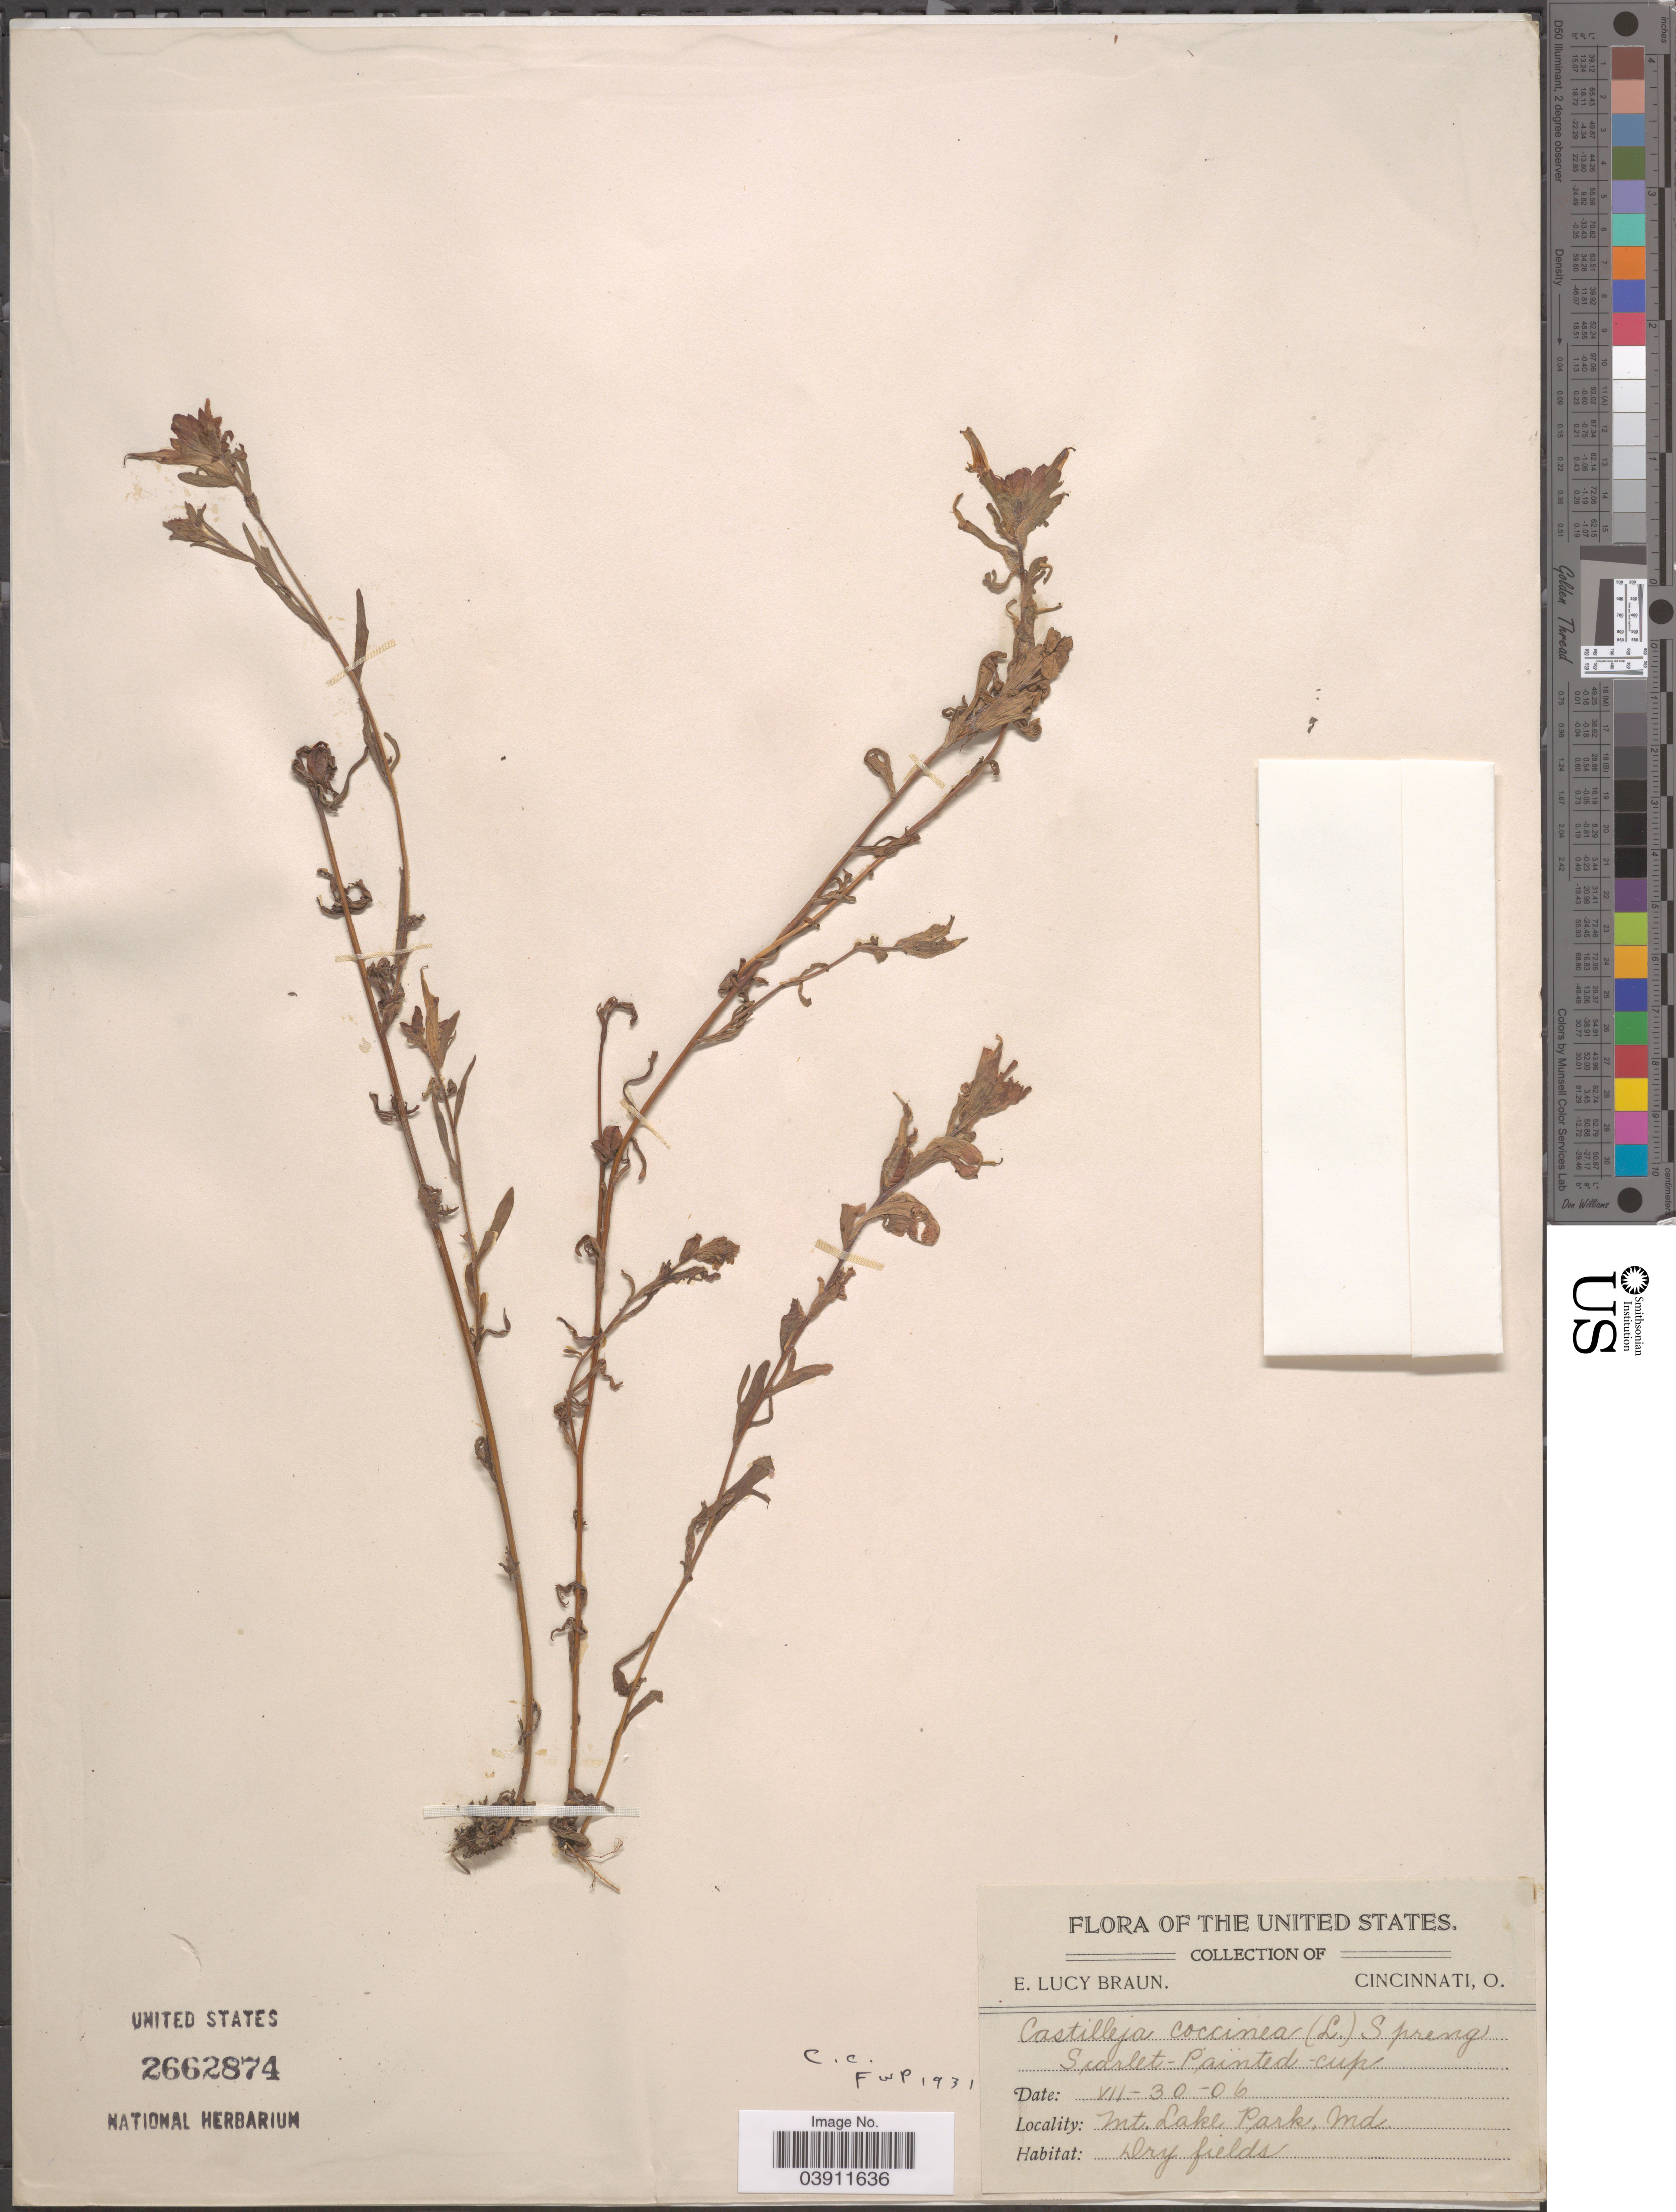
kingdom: Plantae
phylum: Tracheophyta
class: Magnoliopsida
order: Lamiales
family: Orobanchaceae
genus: Castilleja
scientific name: Castilleja coccinea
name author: (L.) Spreng.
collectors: E. L. Braun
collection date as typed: Transcribed d/m/y: 30/7/6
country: United States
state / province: Indiana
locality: Mt. Lake Park.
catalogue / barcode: US 2662874